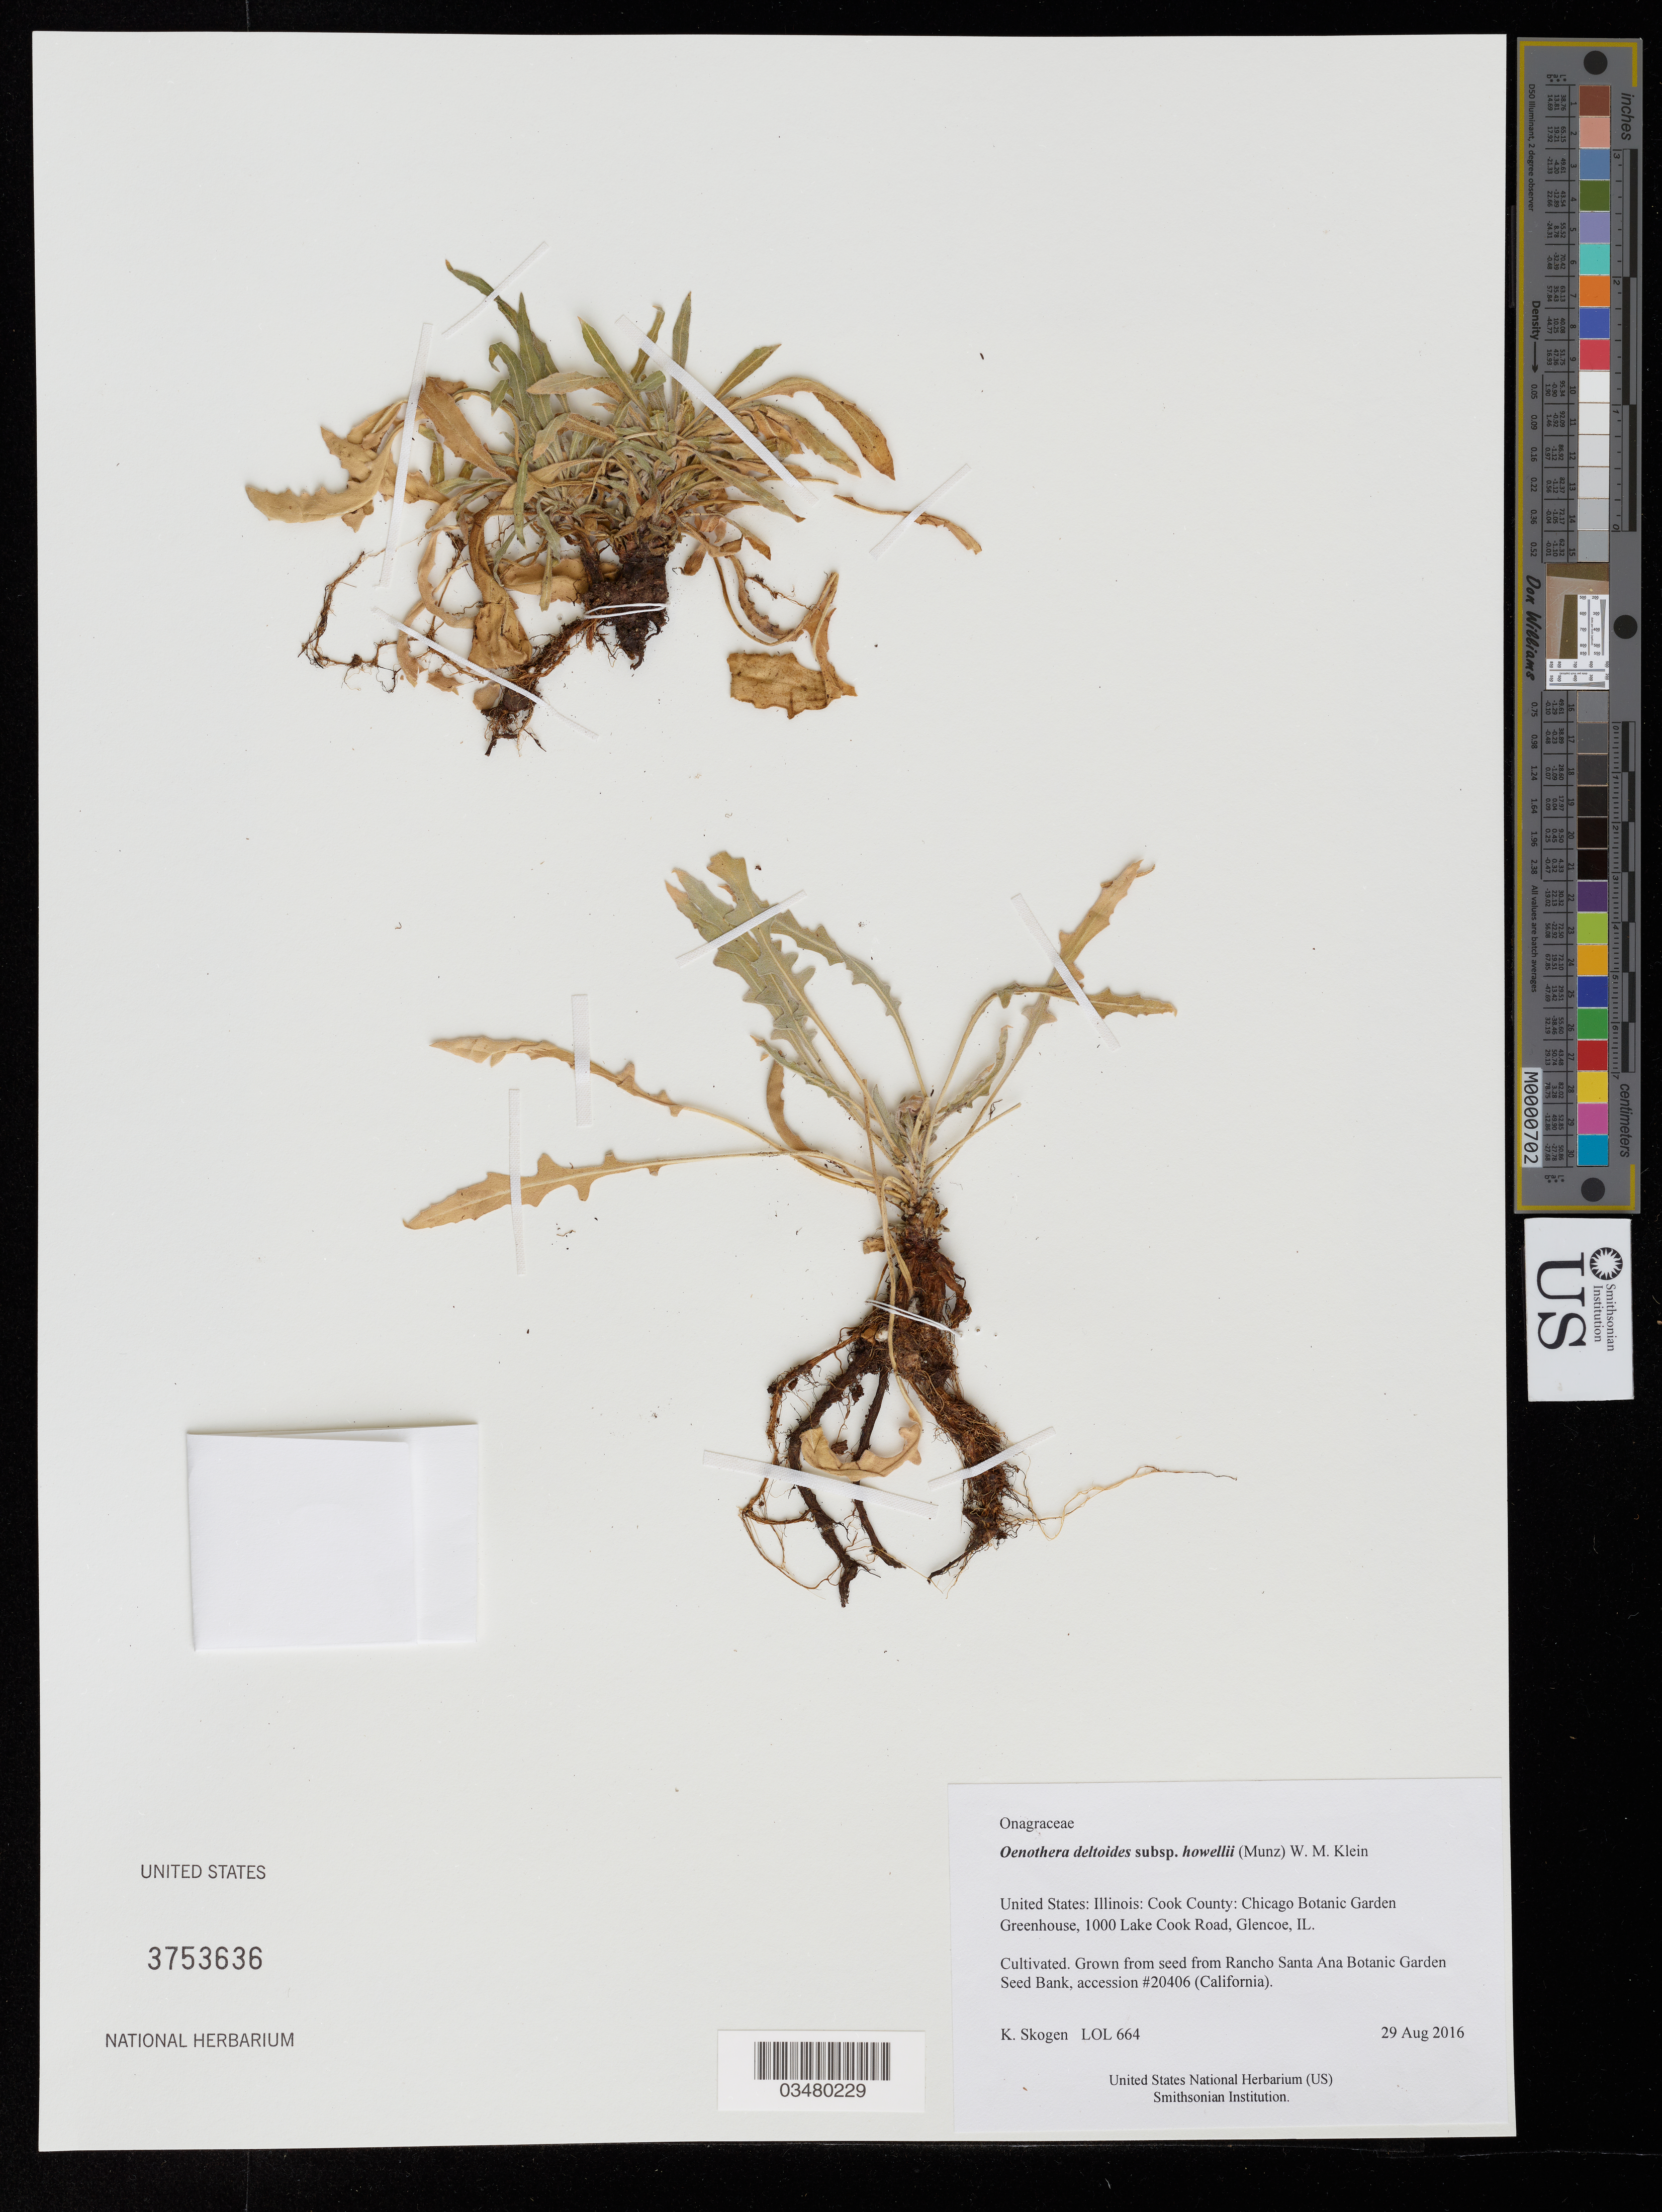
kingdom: Plantae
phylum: Tracheophyta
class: Magnoliopsida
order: Myrtales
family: Onagraceae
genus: Oenothera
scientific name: Oenothera deltoides subsp. howellii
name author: (Munz) W.M. Klein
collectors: K. Skogen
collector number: LOL 664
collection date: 2016-08-29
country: United States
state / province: Illinois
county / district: Cook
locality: Chicago Botanic Garden Greenhouse, 1000 Lake Cook Road, Glencoe, IL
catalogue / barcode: US 3753636